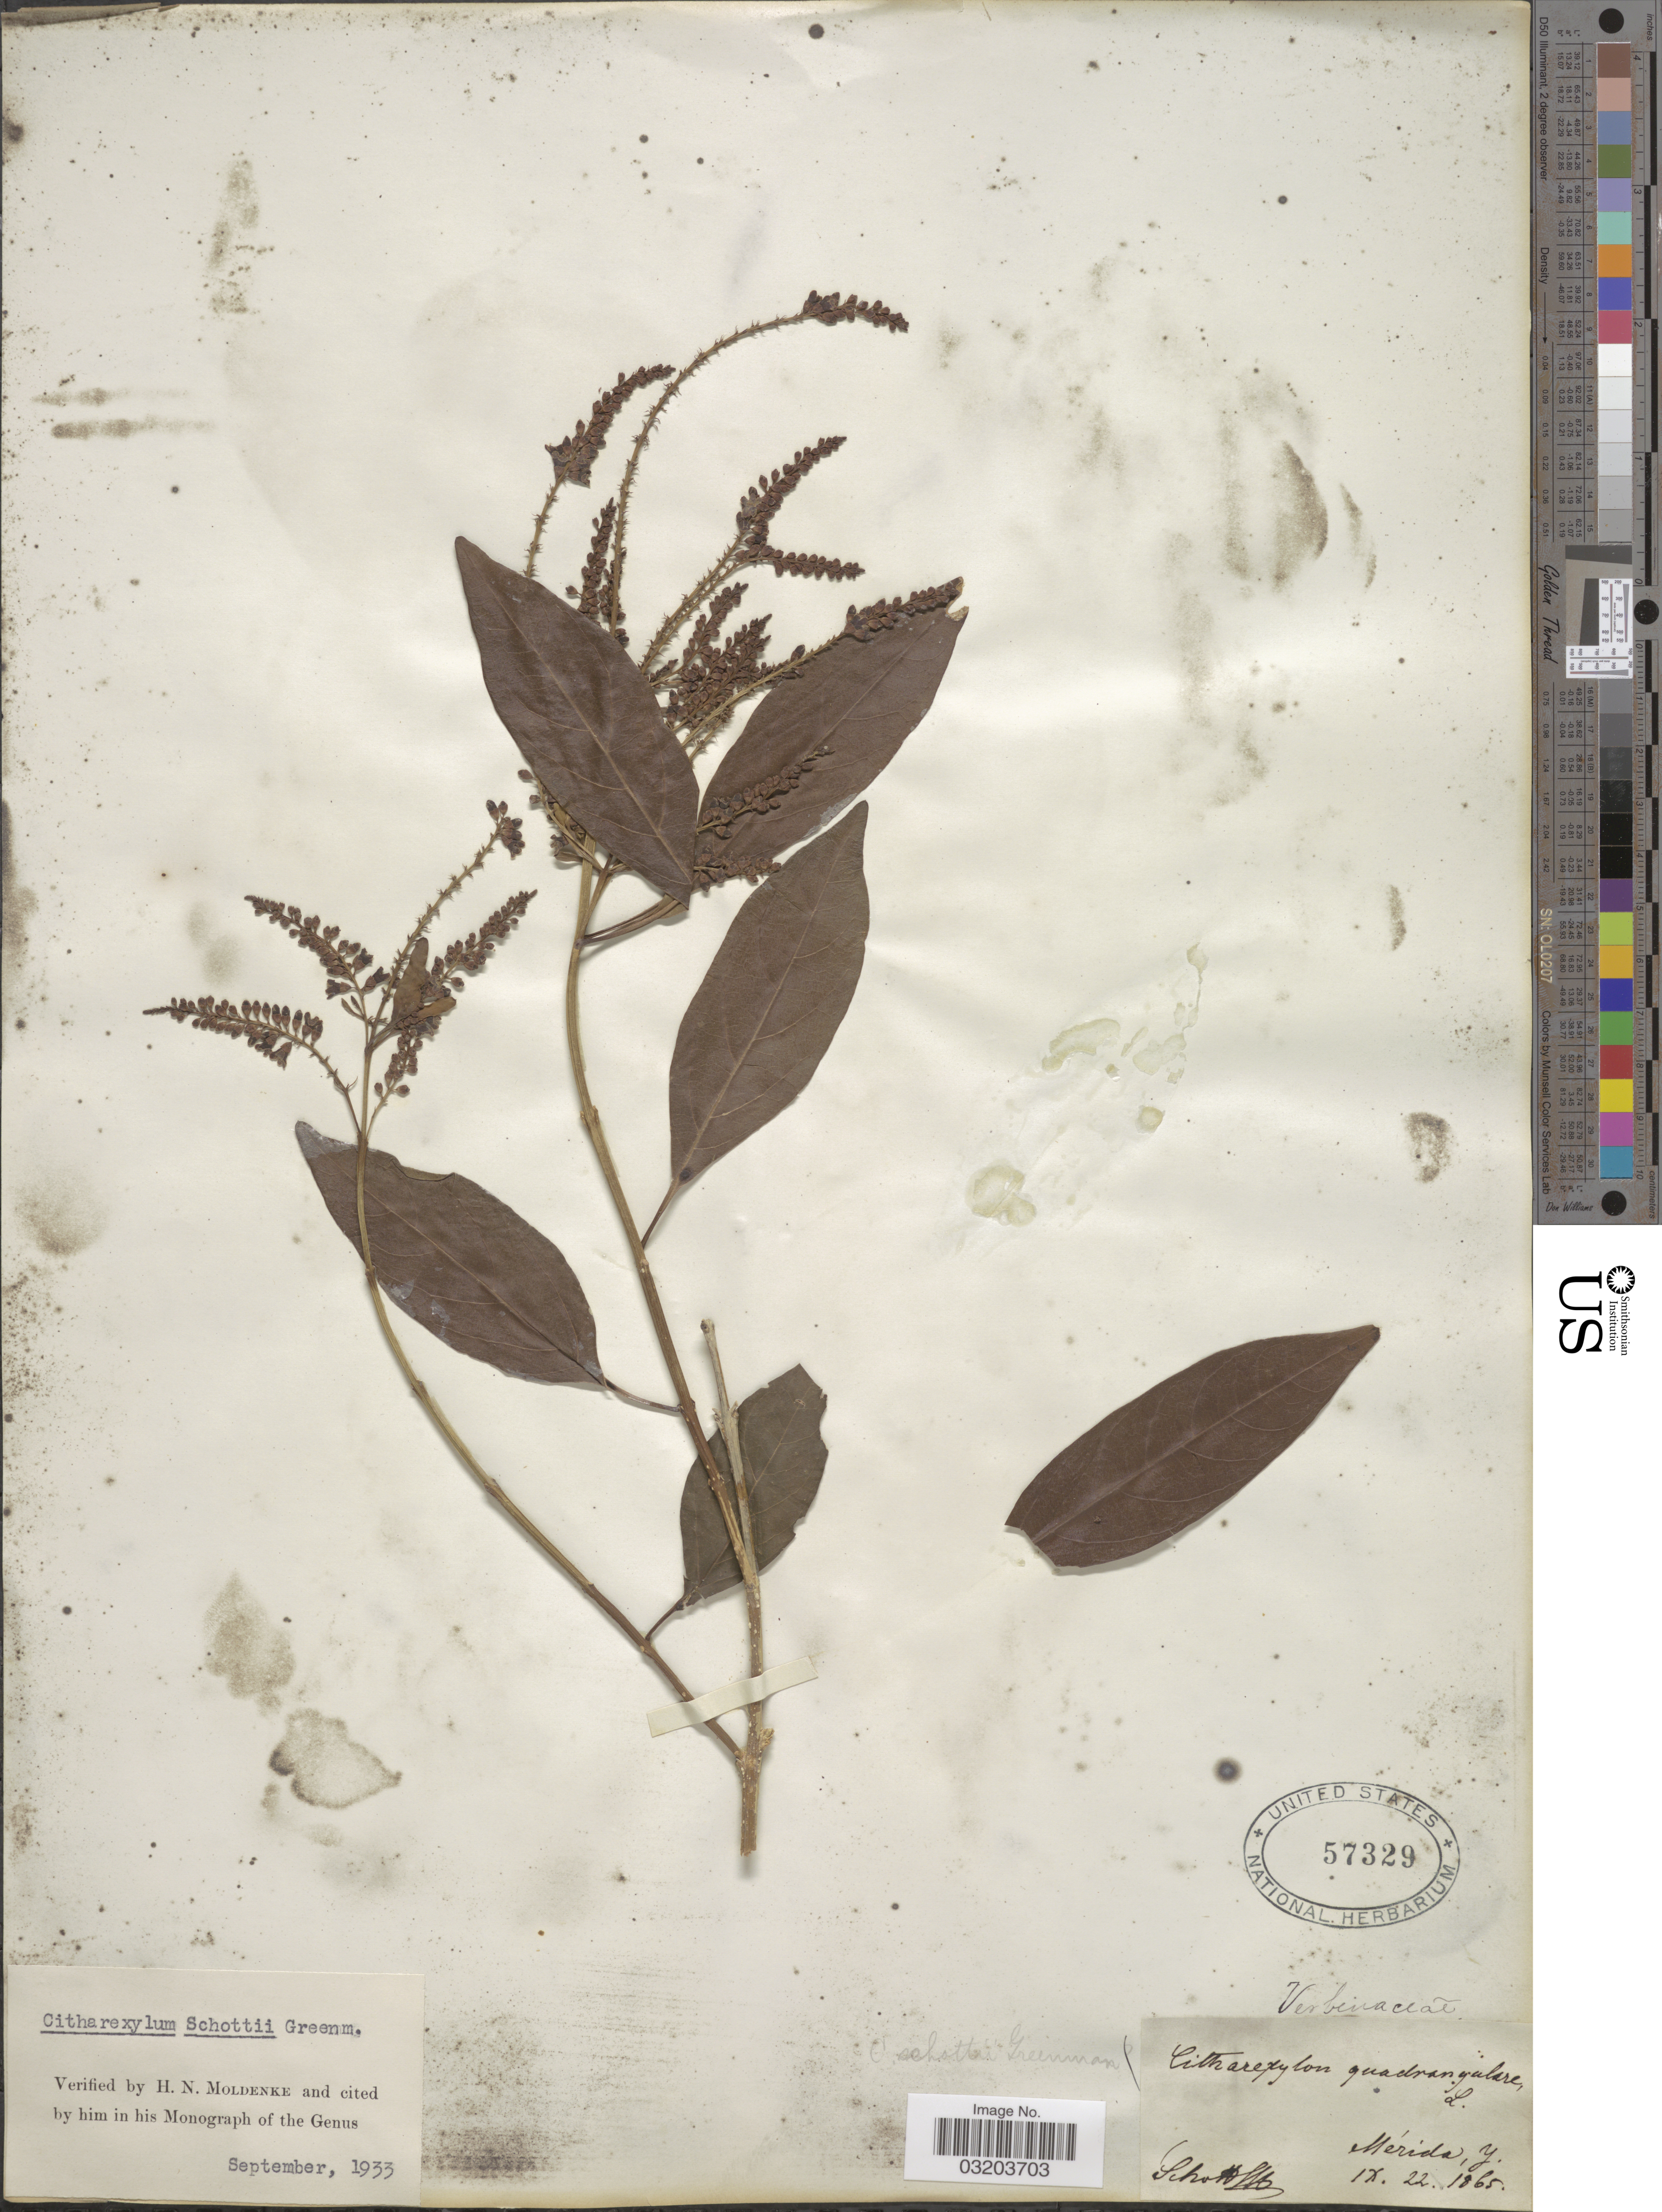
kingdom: Plantae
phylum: Tracheophyta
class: Magnoliopsida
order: Lamiales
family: Verbenaceae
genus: Citharexylum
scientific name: Citharexylum schottii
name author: Greenm.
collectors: -. Schottz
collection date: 1865-09-22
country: Venezuela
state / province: Mérida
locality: Mérida, Y.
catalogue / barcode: US 57329